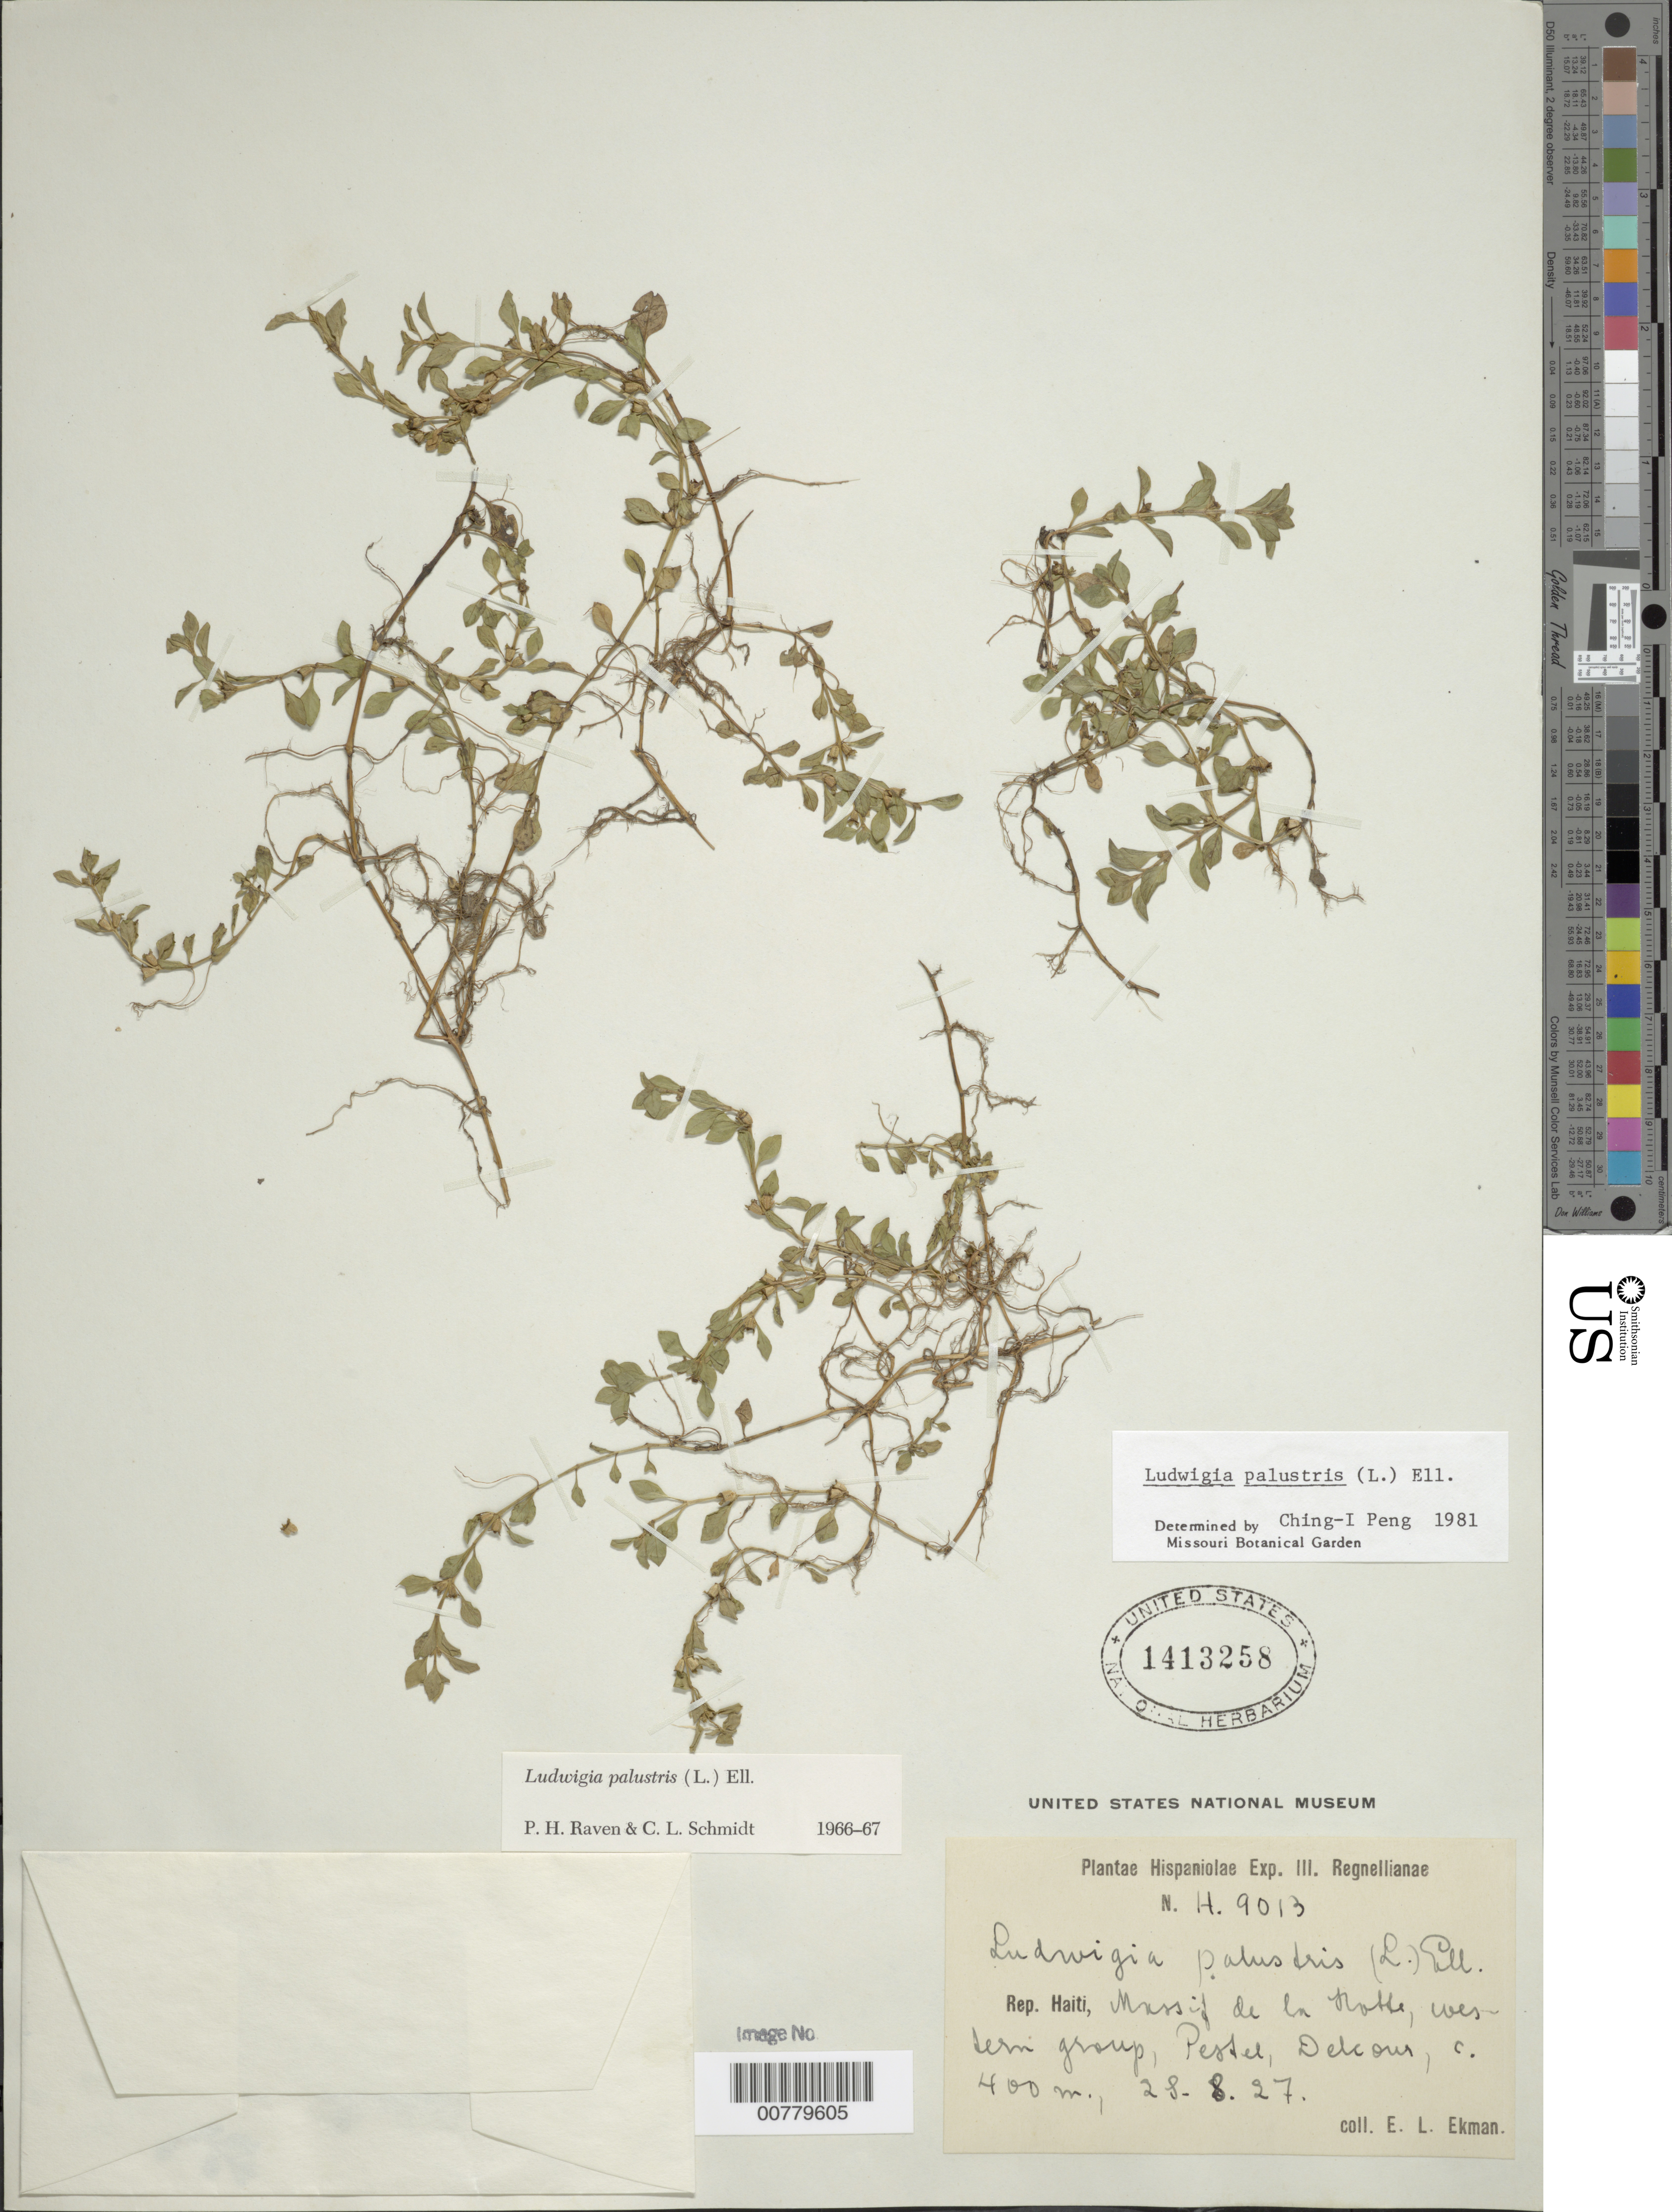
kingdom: Plantae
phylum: Tracheophyta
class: Magnoliopsida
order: Myrtales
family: Onagraceae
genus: Ludwigia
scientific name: Ludwigia palustris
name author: (L.) Elliott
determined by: Peng, Ching-I, (HAST), Academia Sinica (TAIWAN)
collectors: E. L. Ekman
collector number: H 9013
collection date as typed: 28 Aug 1927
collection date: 1927-08-28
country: Haiti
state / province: Sud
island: Hispaniola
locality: Massif de la Hotte, western group, Pestel, Delcour.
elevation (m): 400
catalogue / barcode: US 1413258